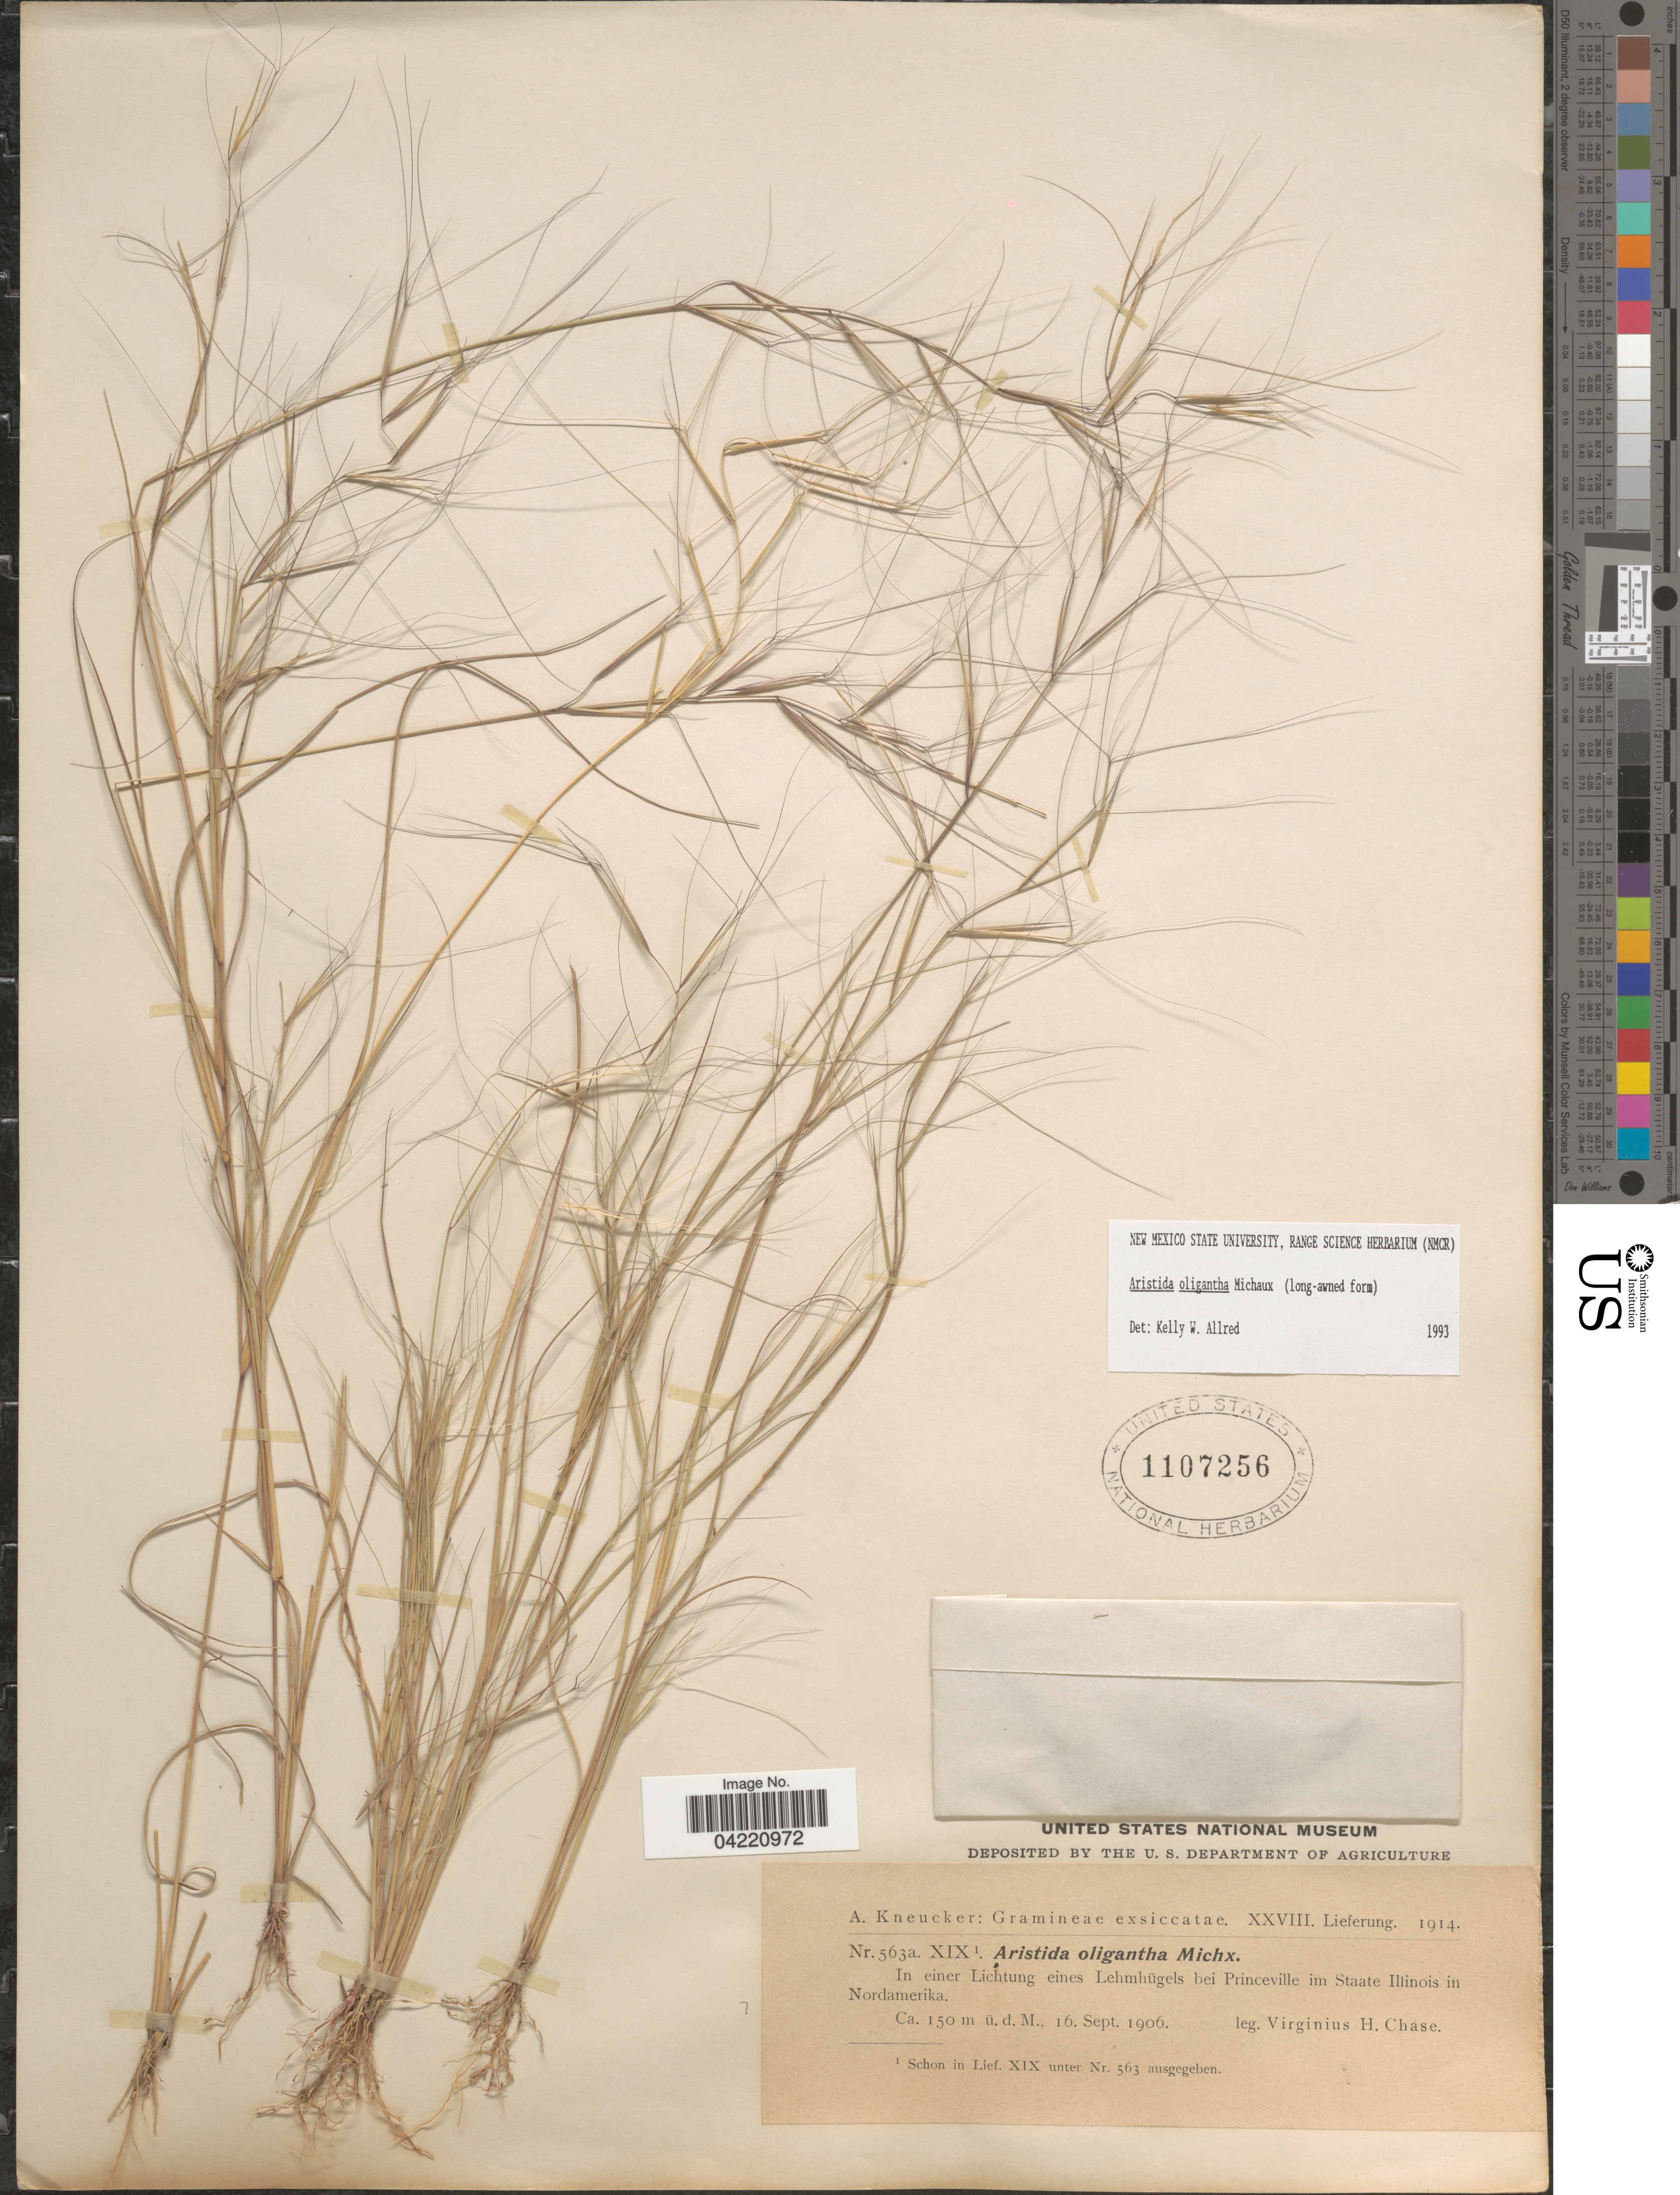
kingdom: Plantae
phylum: Tracheophyta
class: Liliopsida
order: Poales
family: Poaceae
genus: Aristida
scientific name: Aristida oligantha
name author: Michx.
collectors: V. H. Chase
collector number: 563a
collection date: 1906-09-16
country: United States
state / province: Illinois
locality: In einer Lichtung eines Lehmhügels bei Princeville im Staate Illinois in Nordamerika.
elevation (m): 150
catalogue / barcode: US 1107256